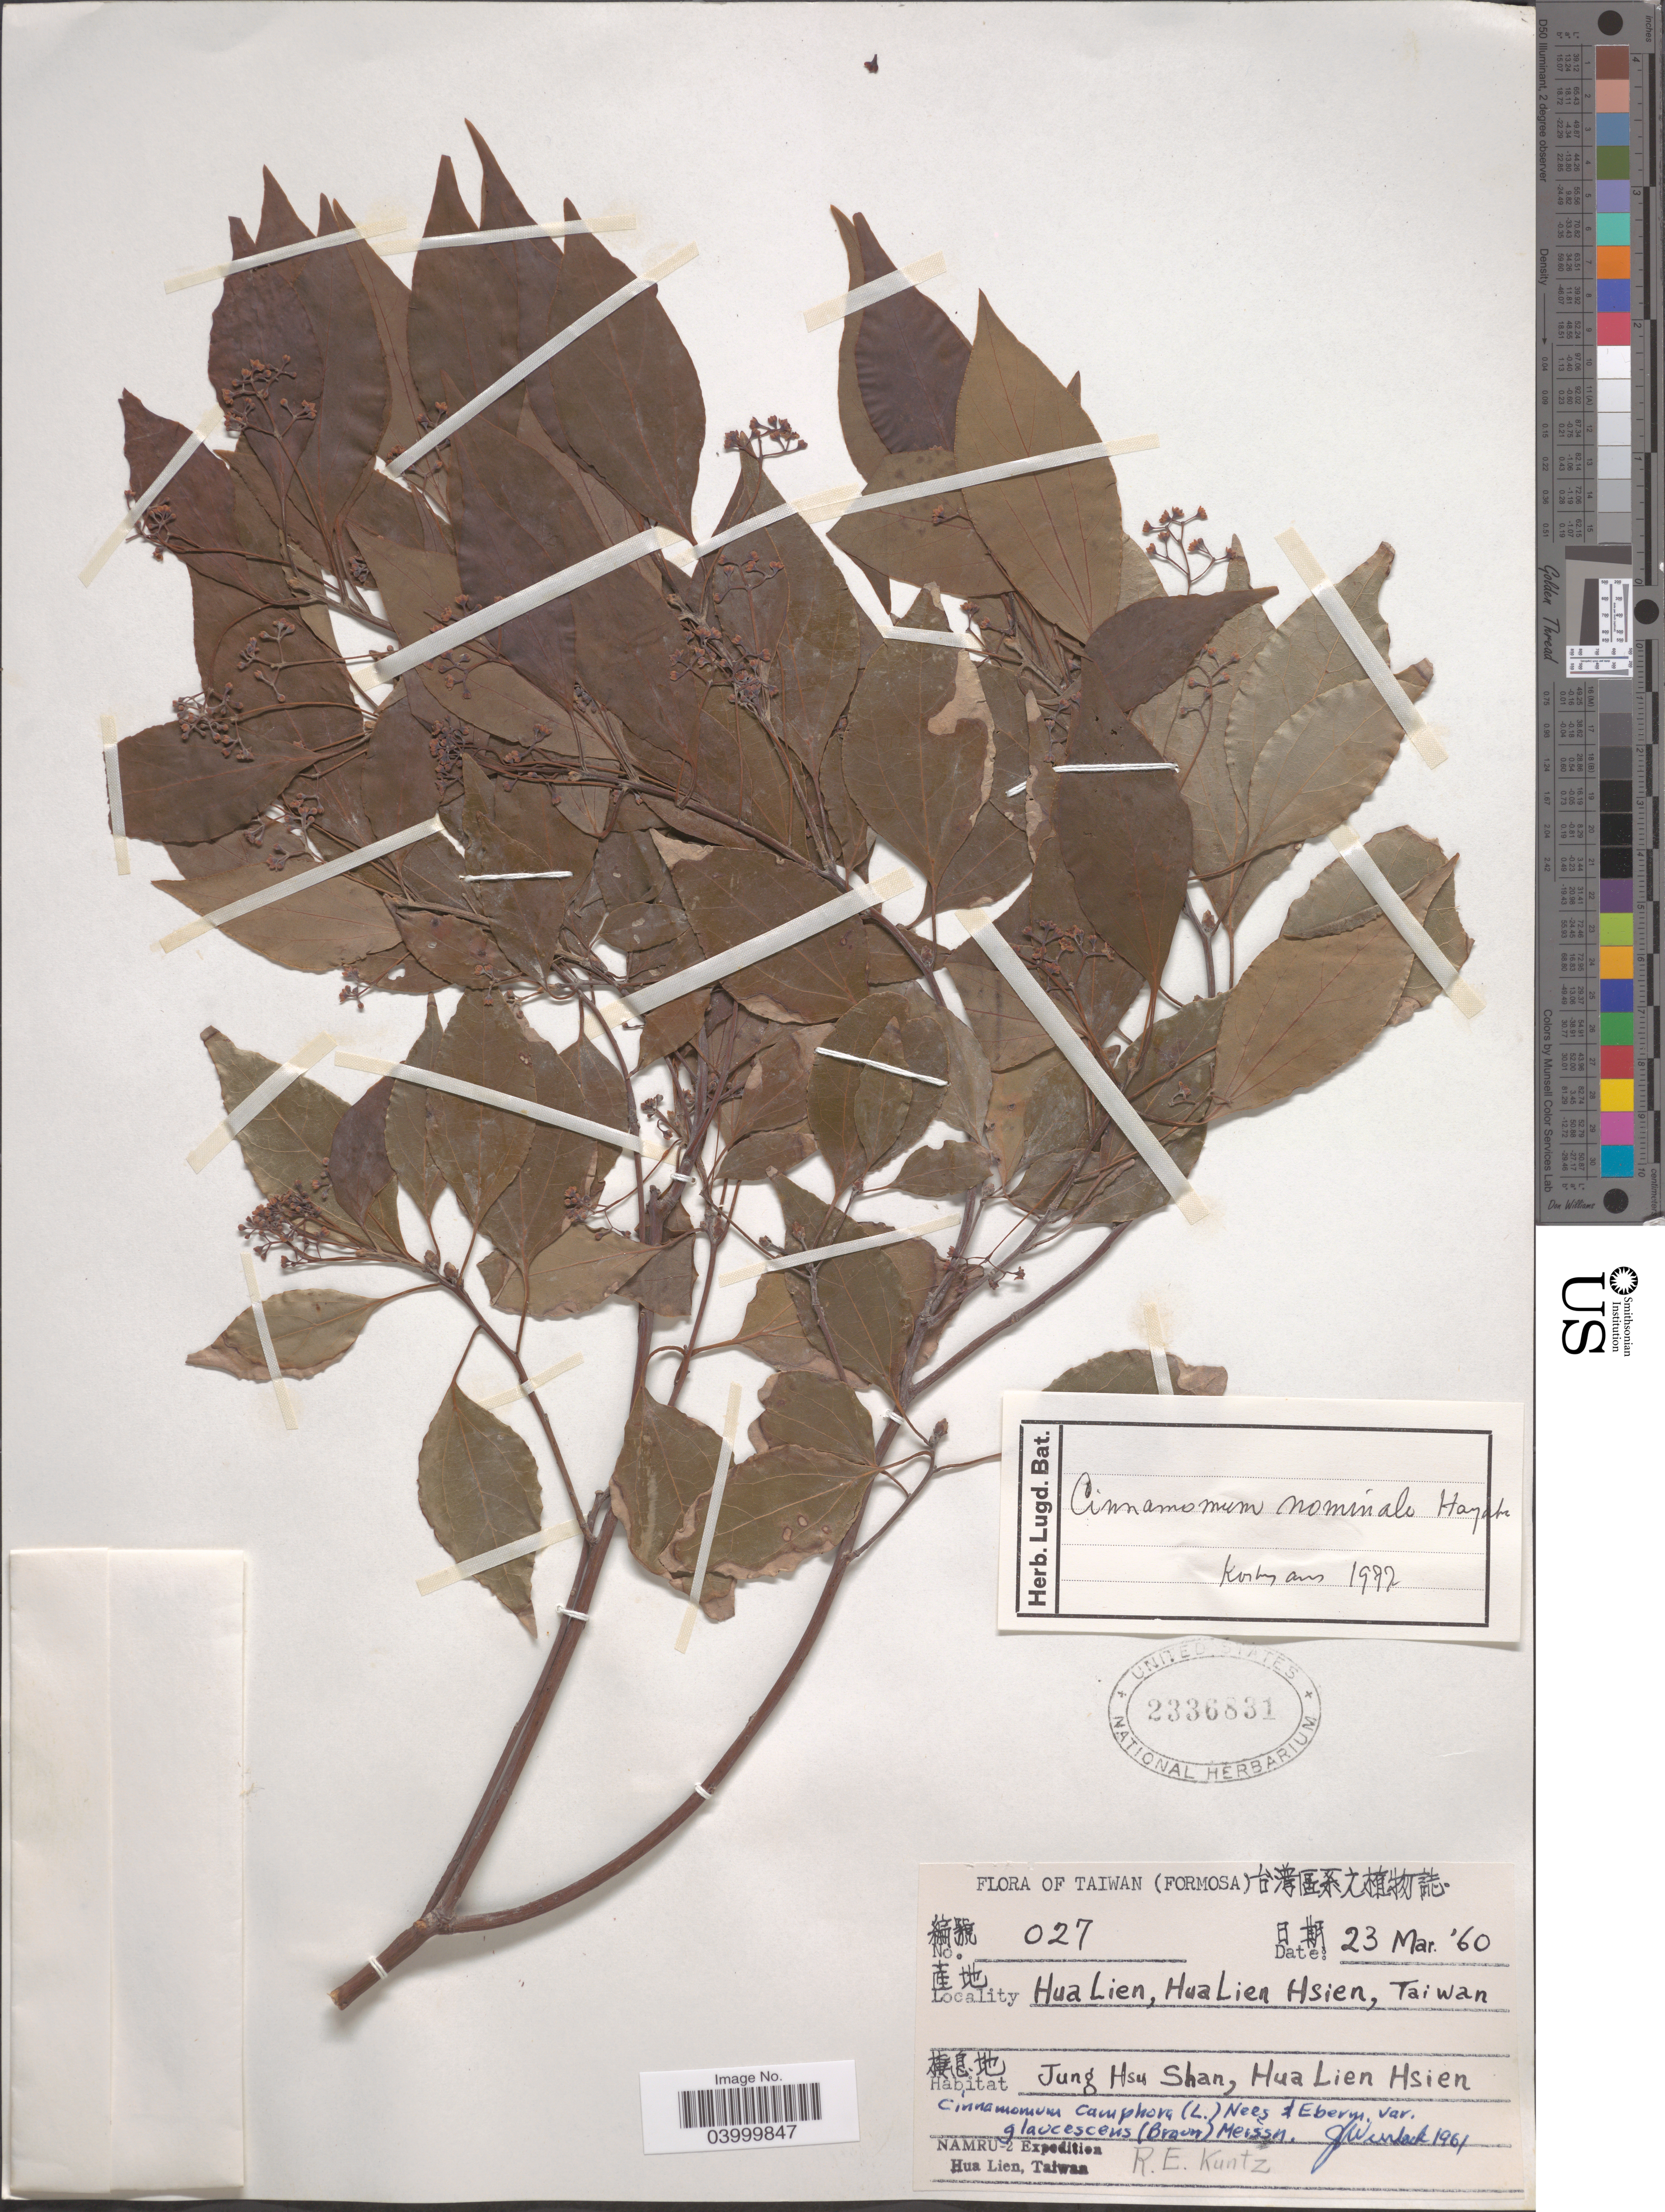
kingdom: Plantae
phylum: Tracheophyta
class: Magnoliopsida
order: Laurales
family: Lauraceae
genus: Cinnamomum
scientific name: Cinnamomum nominale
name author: Hayata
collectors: R. E. Kuntz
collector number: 027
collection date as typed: Transcribed d/m/y: 23/3/60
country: Taiwan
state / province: Hualien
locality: Hua Lien, Hua Lien Hsien. Jung Hsu Shan.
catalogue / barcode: US 2336831